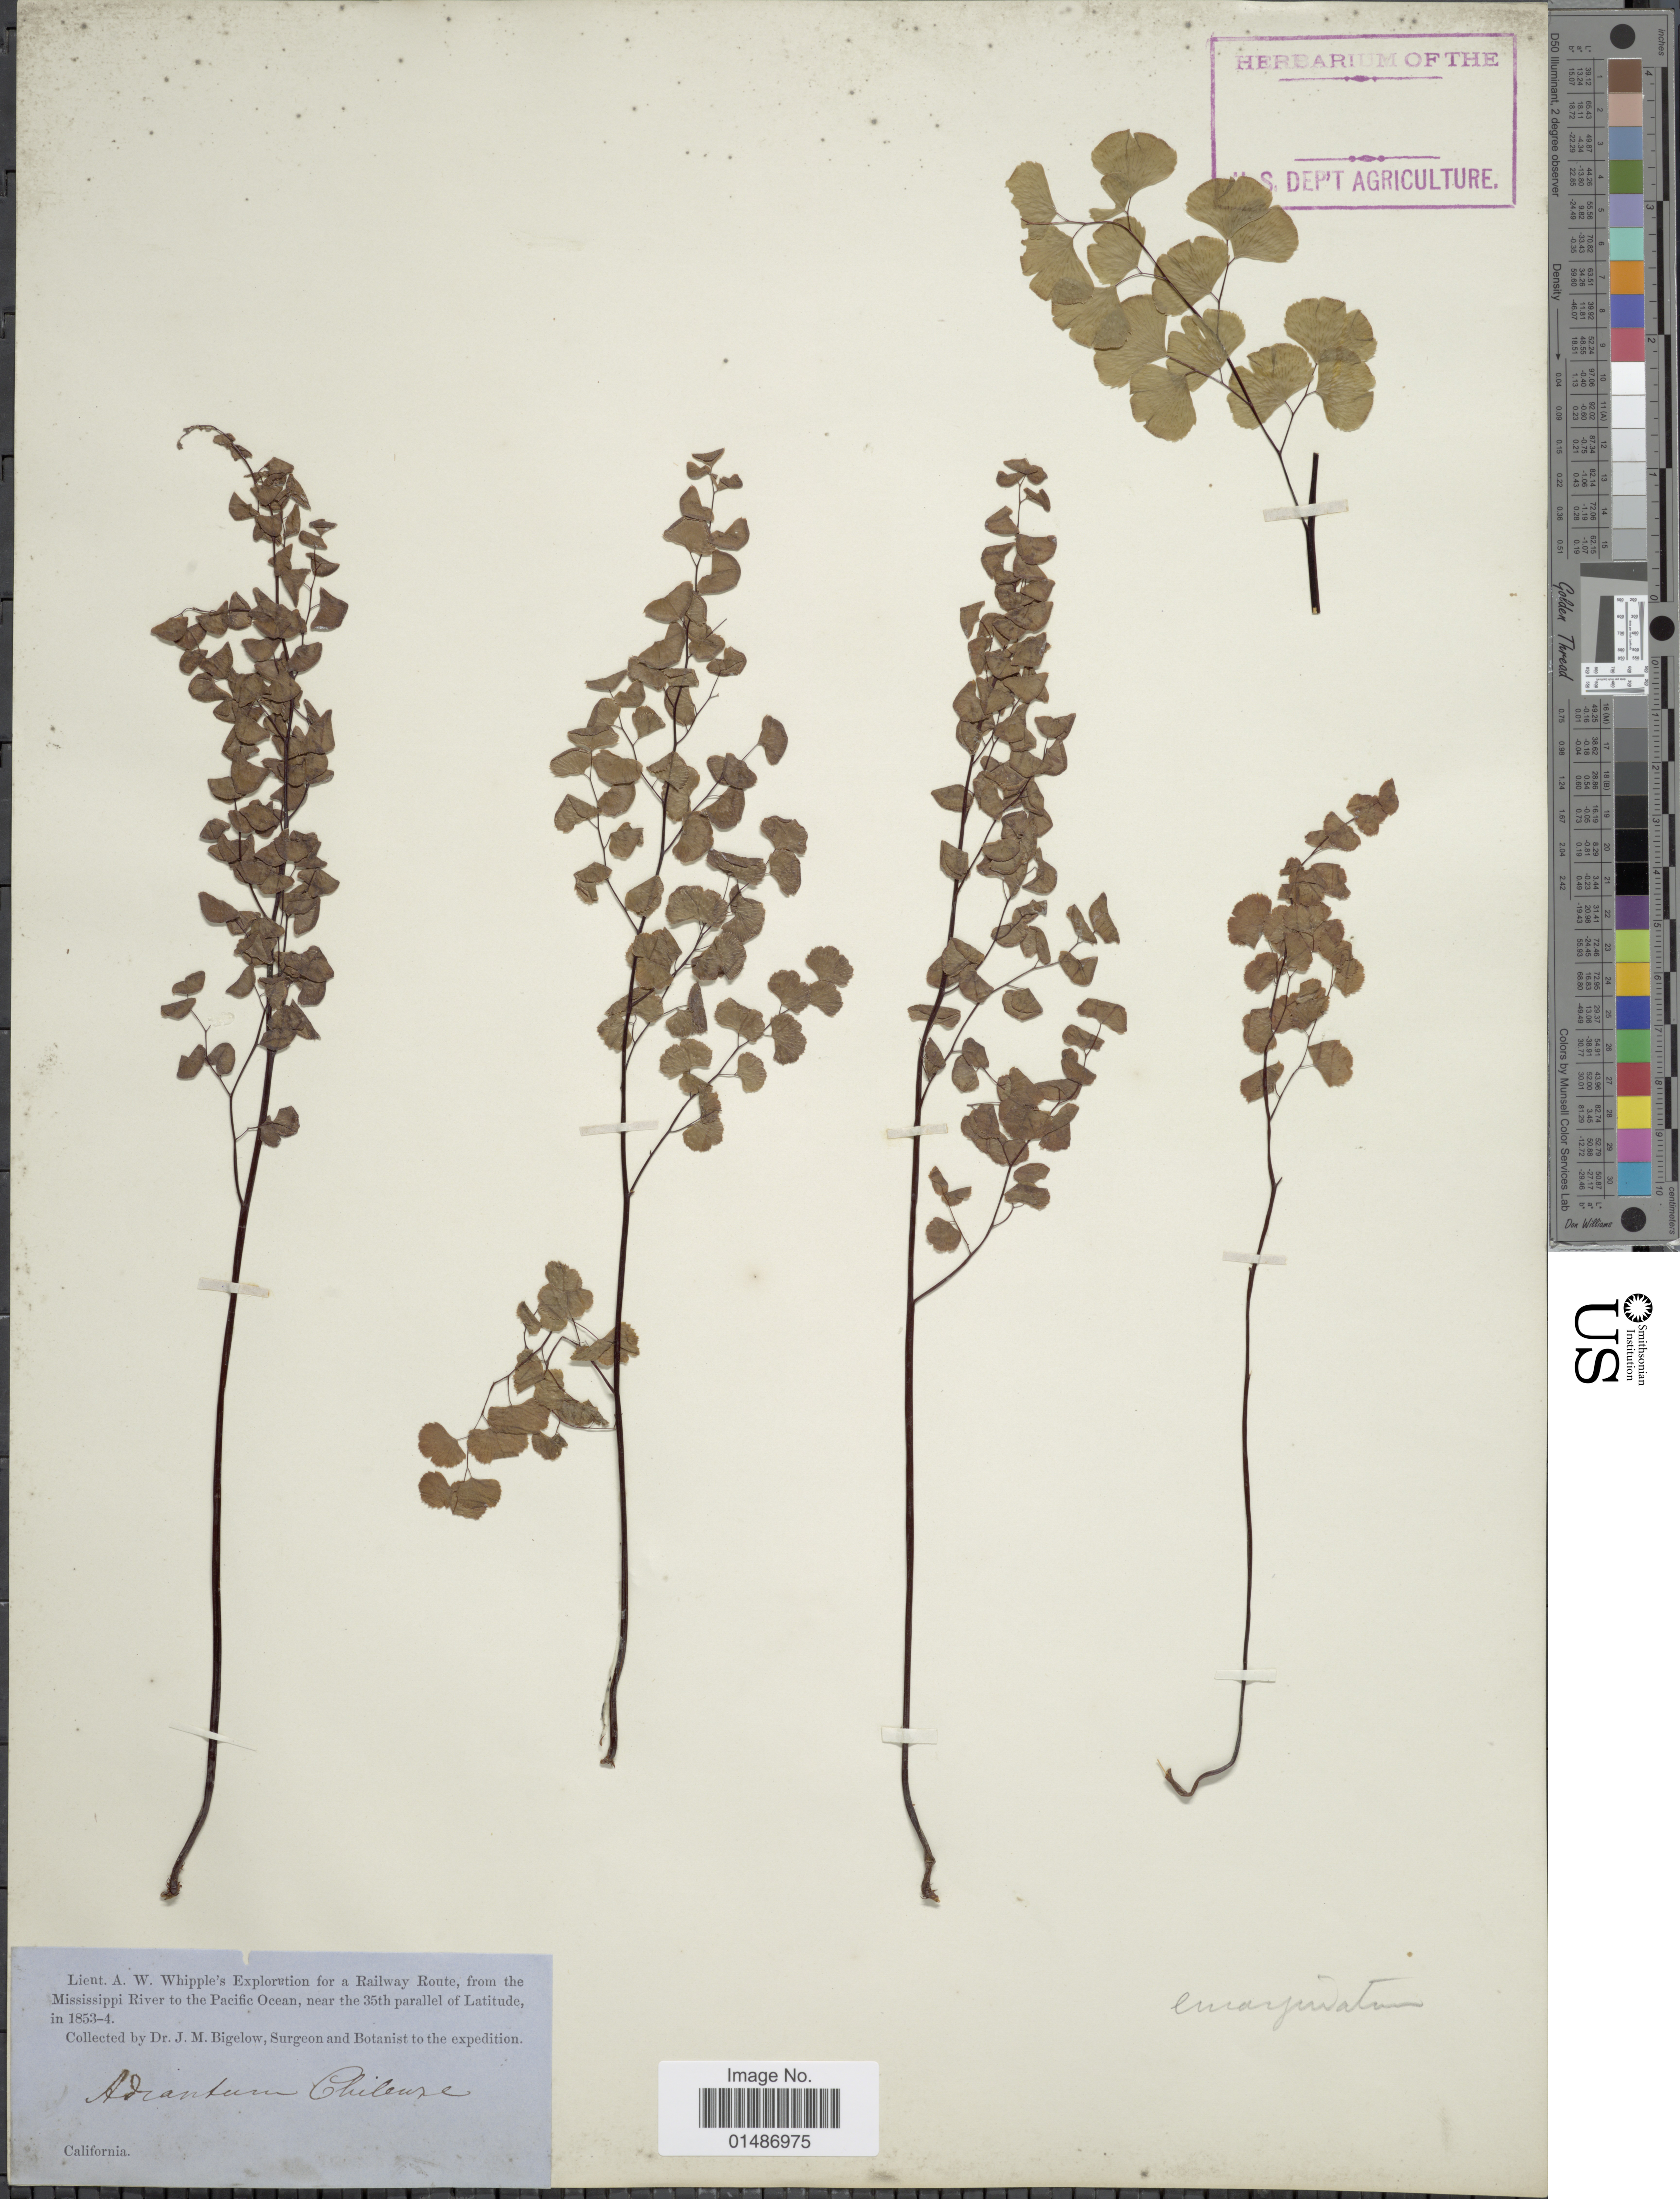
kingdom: Plantae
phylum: Tracheophyta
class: Polypodiopsida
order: Polypodiales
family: Pteridaceae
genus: Adiantum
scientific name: Adiantum jordanii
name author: C.H. Mull.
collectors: J. M. Bigelow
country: United States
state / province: California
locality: From the Mississippi River to the Pacific Ocean.